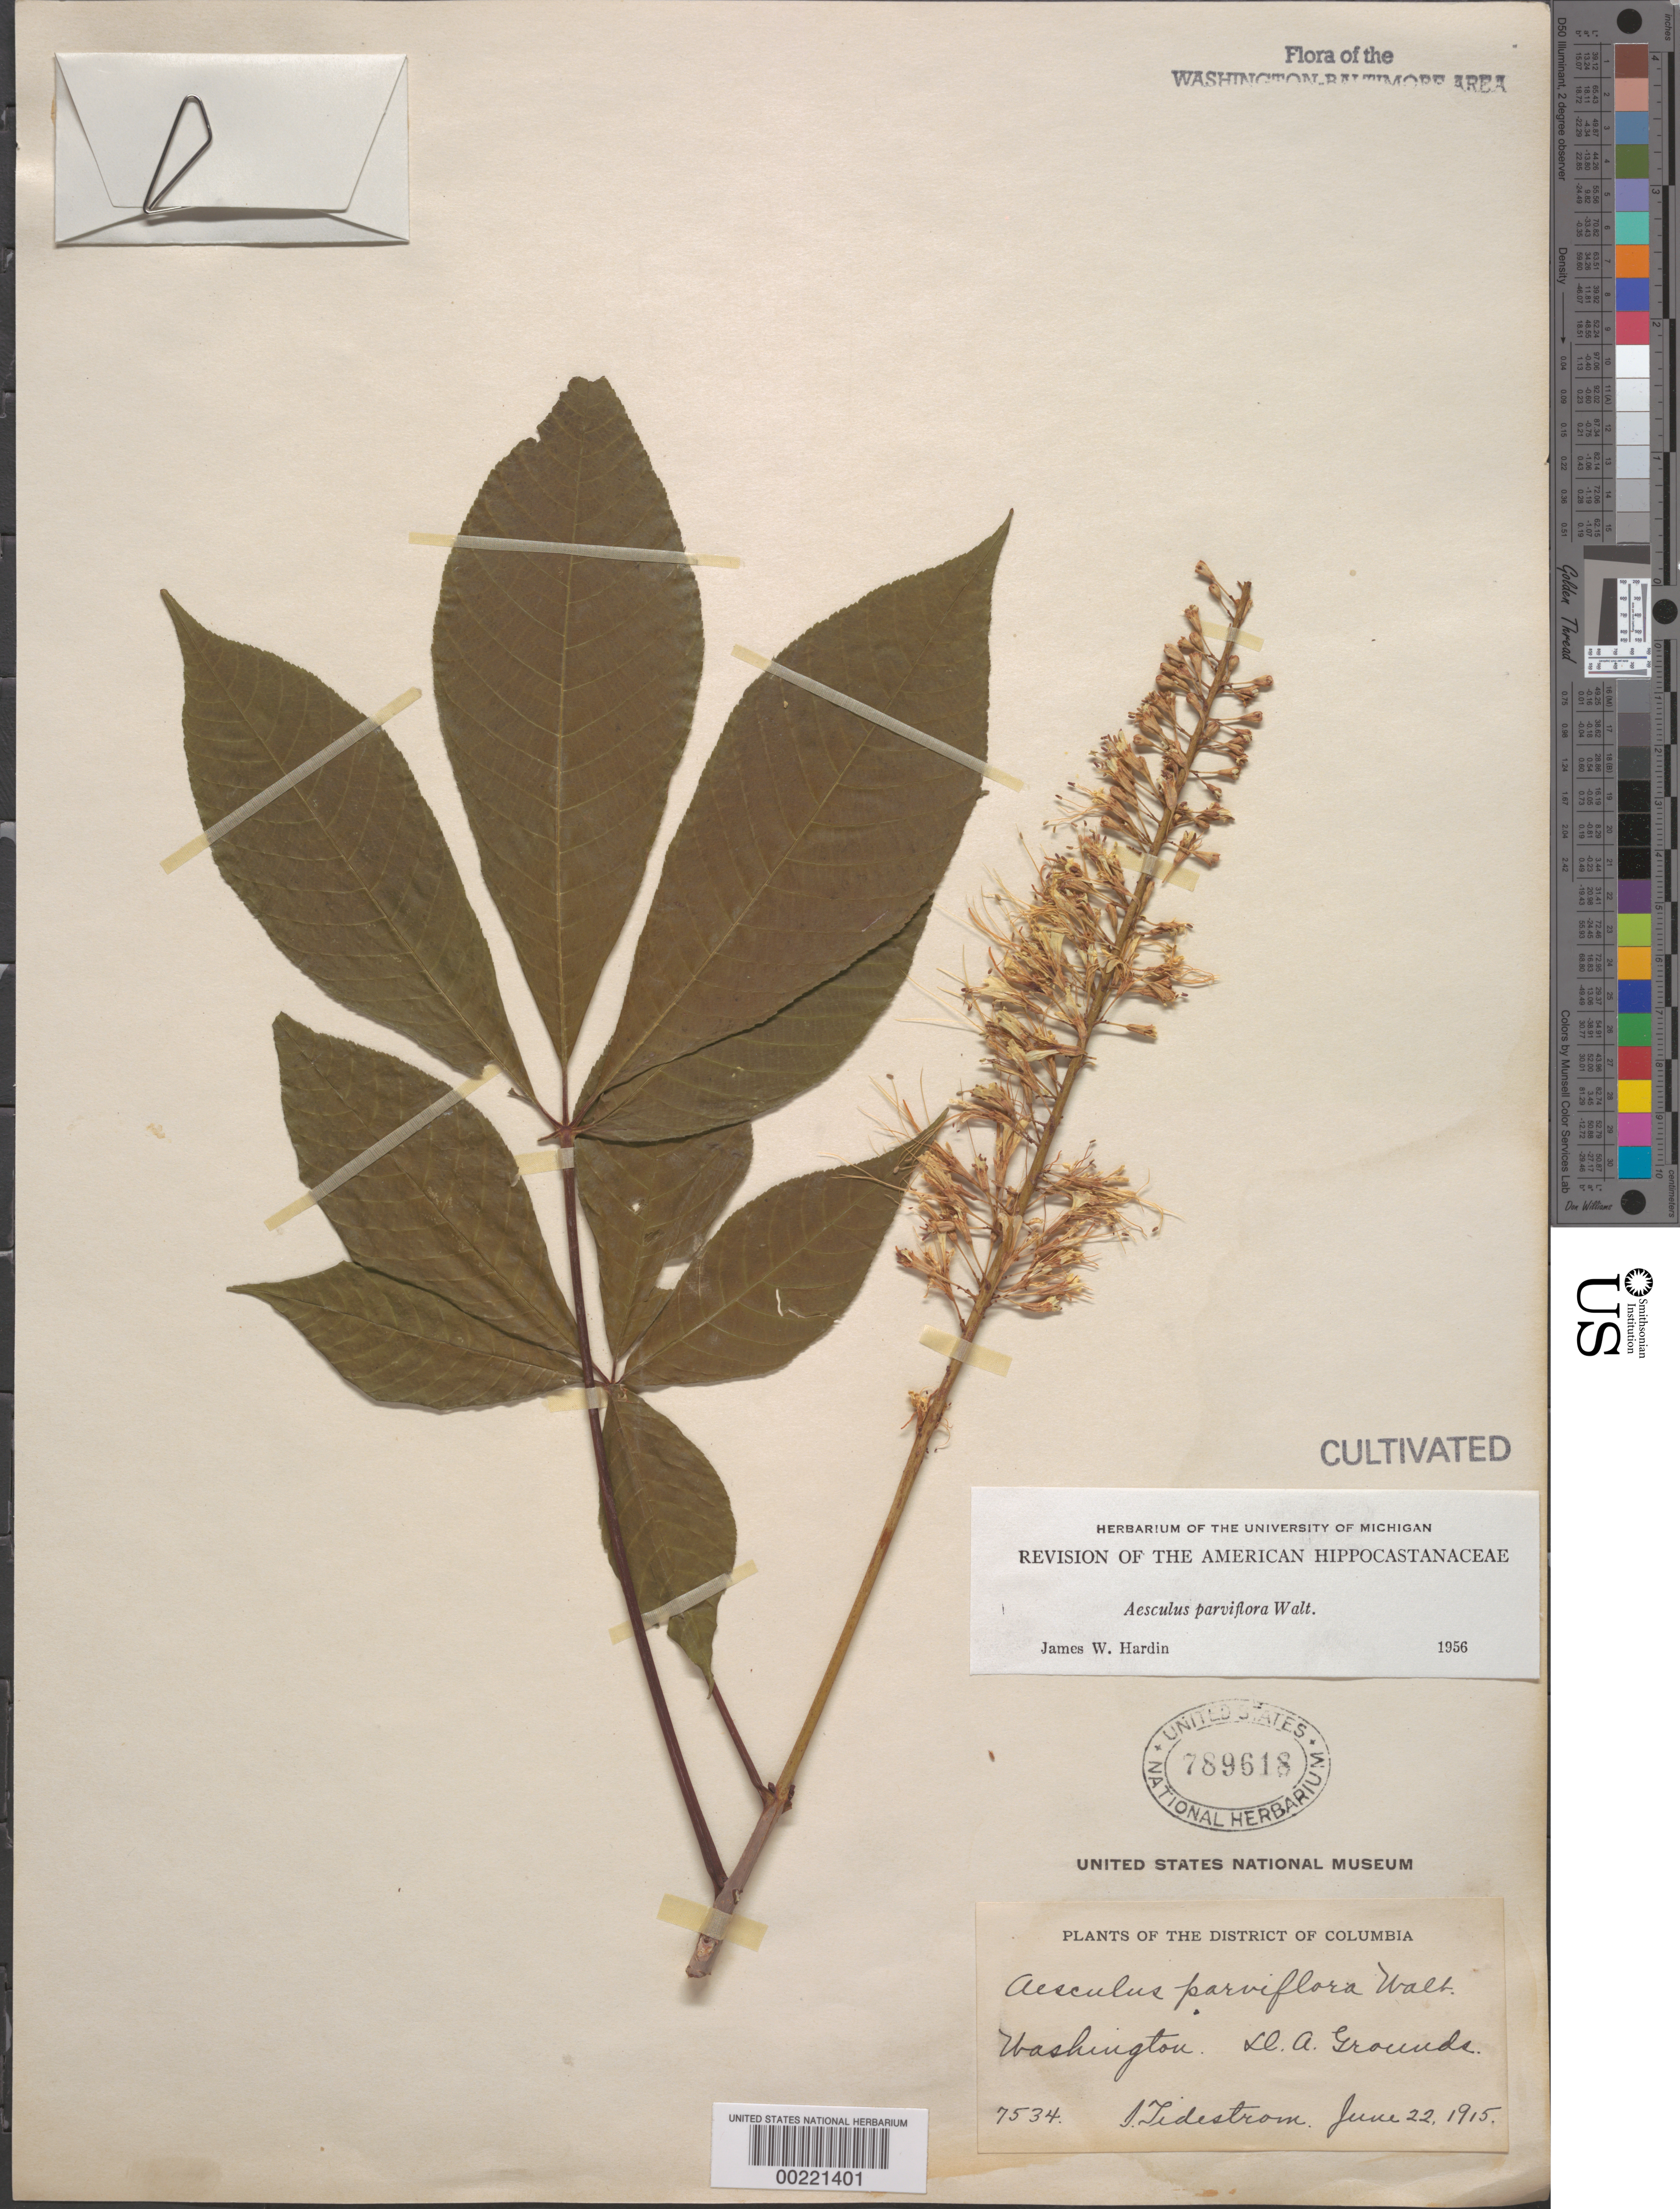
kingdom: Plantae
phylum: Tracheophyta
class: Magnoliopsida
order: Sapindales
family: Sapindaceae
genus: Aesculus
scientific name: Aesculus parviflora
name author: Walter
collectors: I. F. Tidestrom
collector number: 7534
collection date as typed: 22 Jun 1915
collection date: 1915-06-22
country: United States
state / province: District of Columbia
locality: Department of Agriculture grounds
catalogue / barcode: US 789618